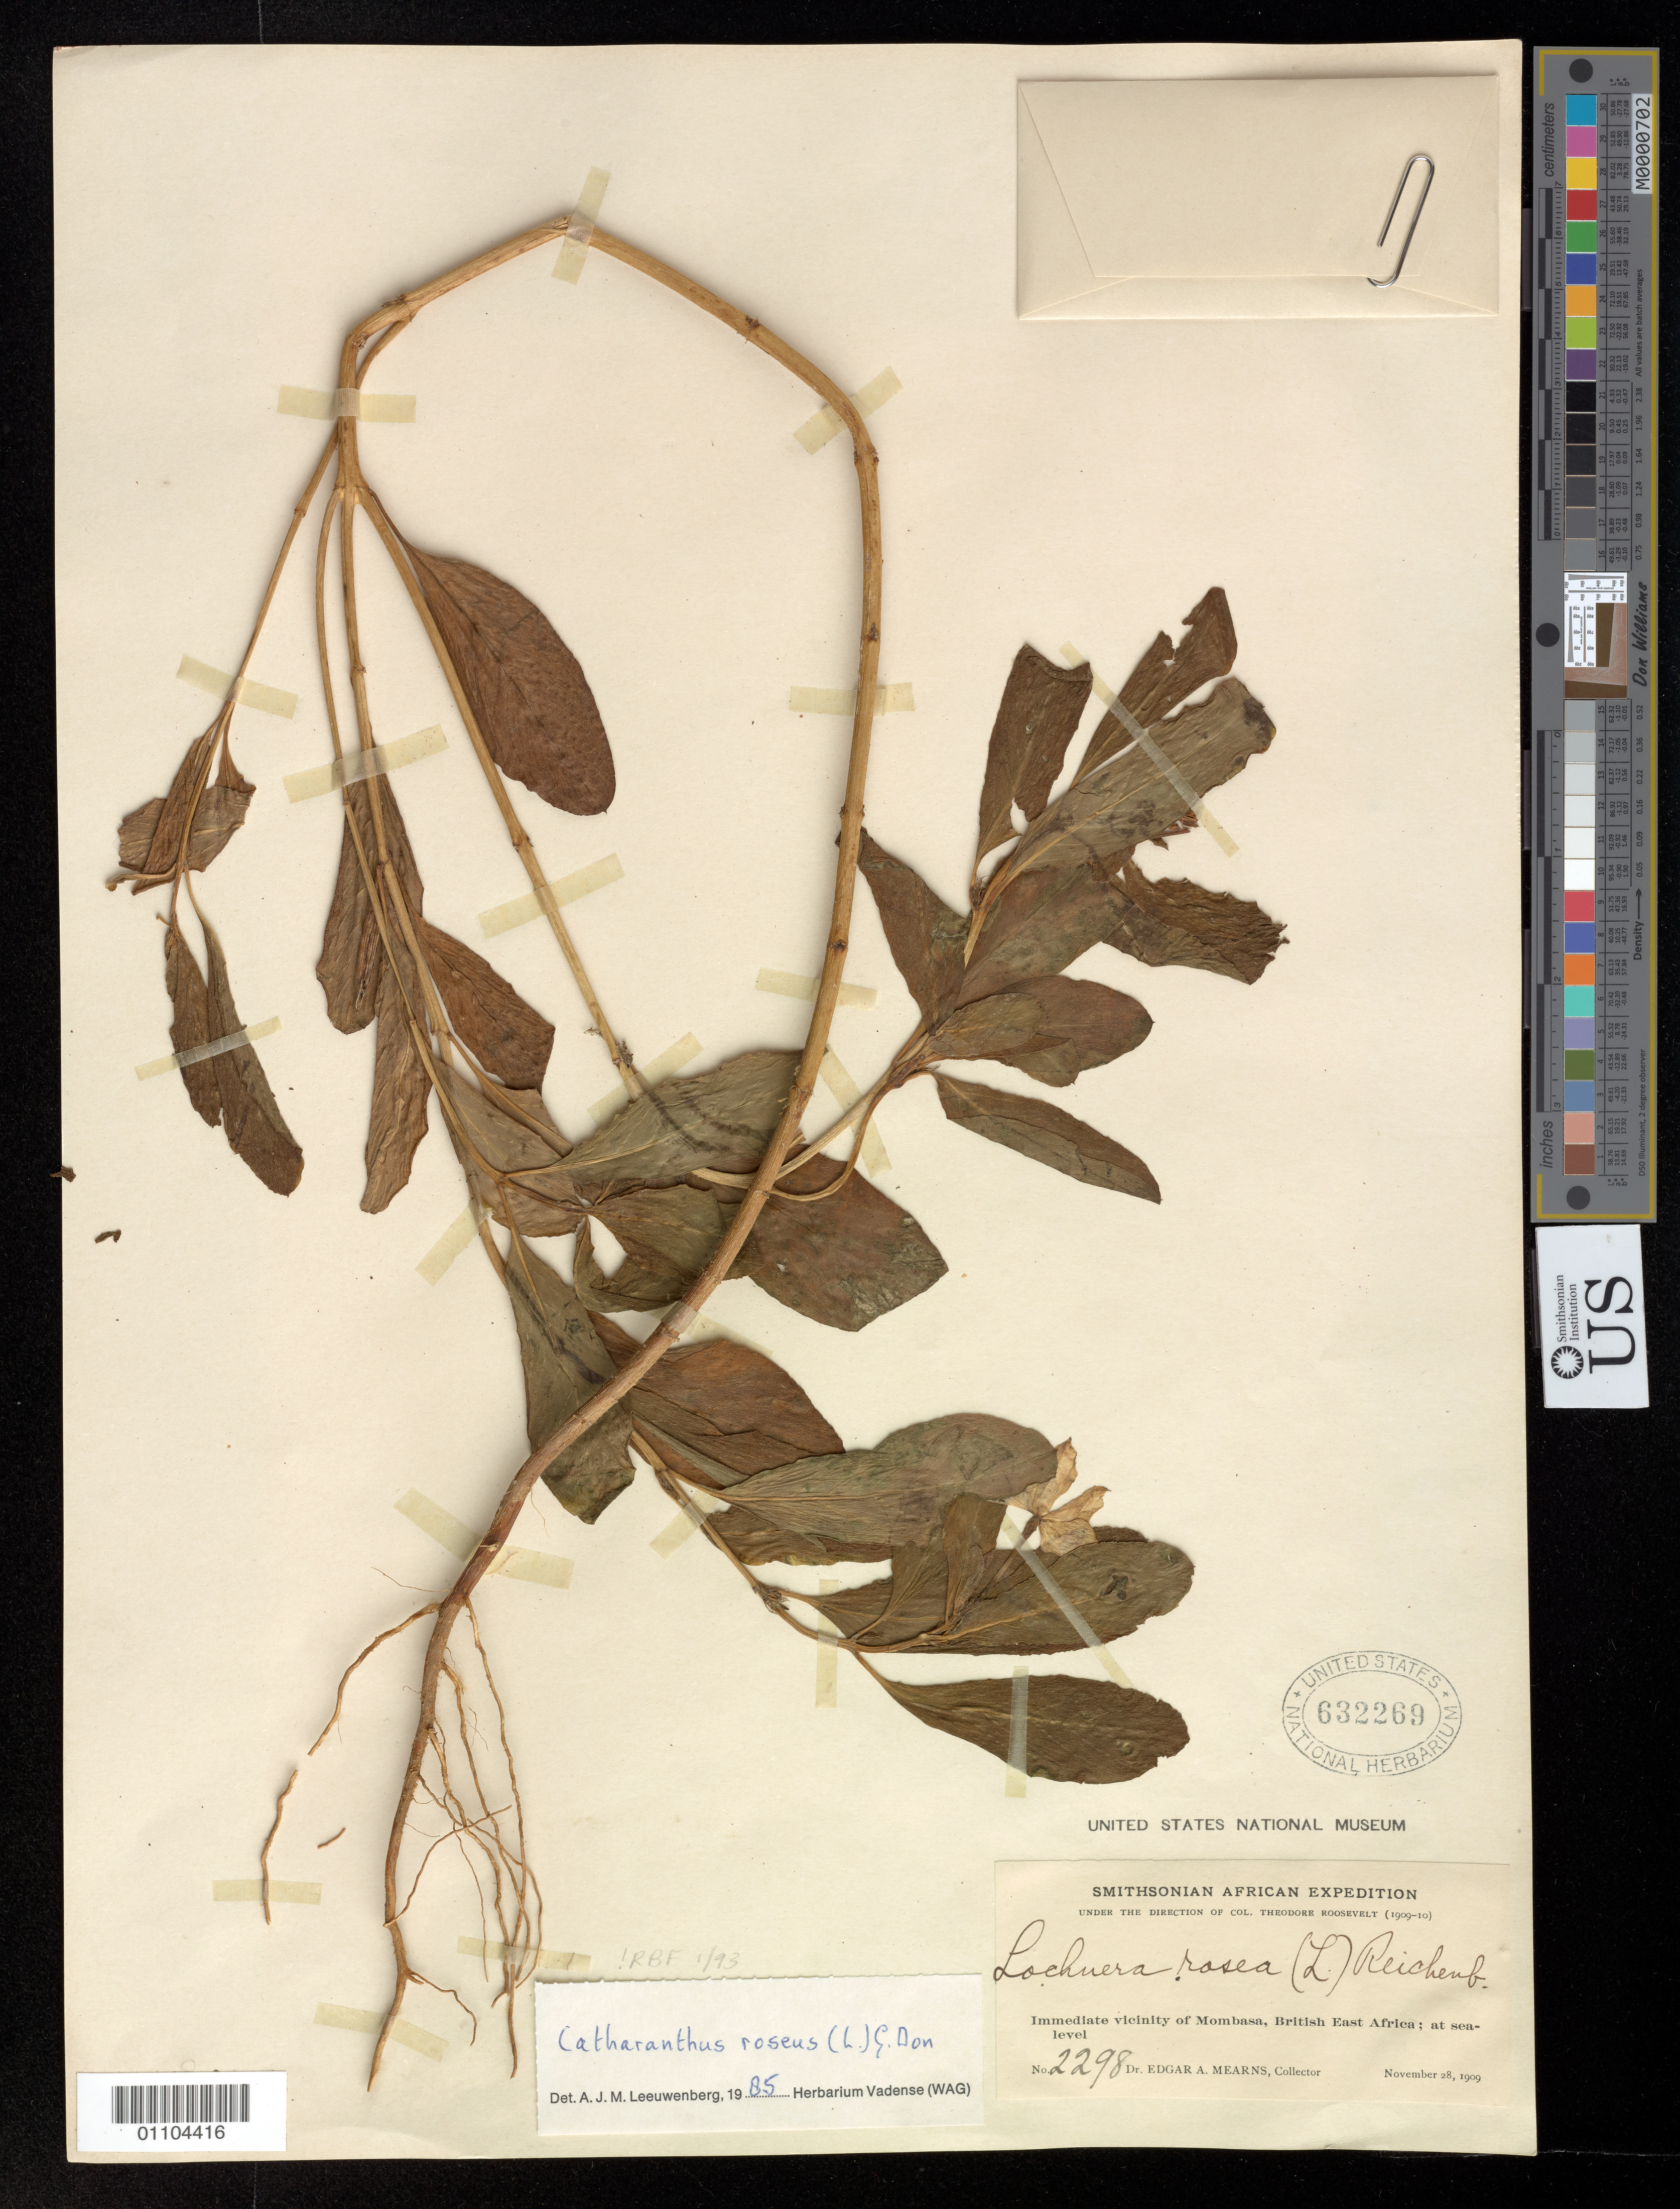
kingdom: Plantae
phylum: Tracheophyta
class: Magnoliopsida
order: Gentianales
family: Apocynaceae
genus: Catharanthus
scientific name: Catharanthus roseus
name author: (L.) G. Don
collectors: E. A. Mearns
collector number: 2298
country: Kenya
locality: Mombasa, British East Africa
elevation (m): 0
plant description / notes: Cancer cure for childhood leukaemia also used in Asia for treating biabetes.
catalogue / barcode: US 632269